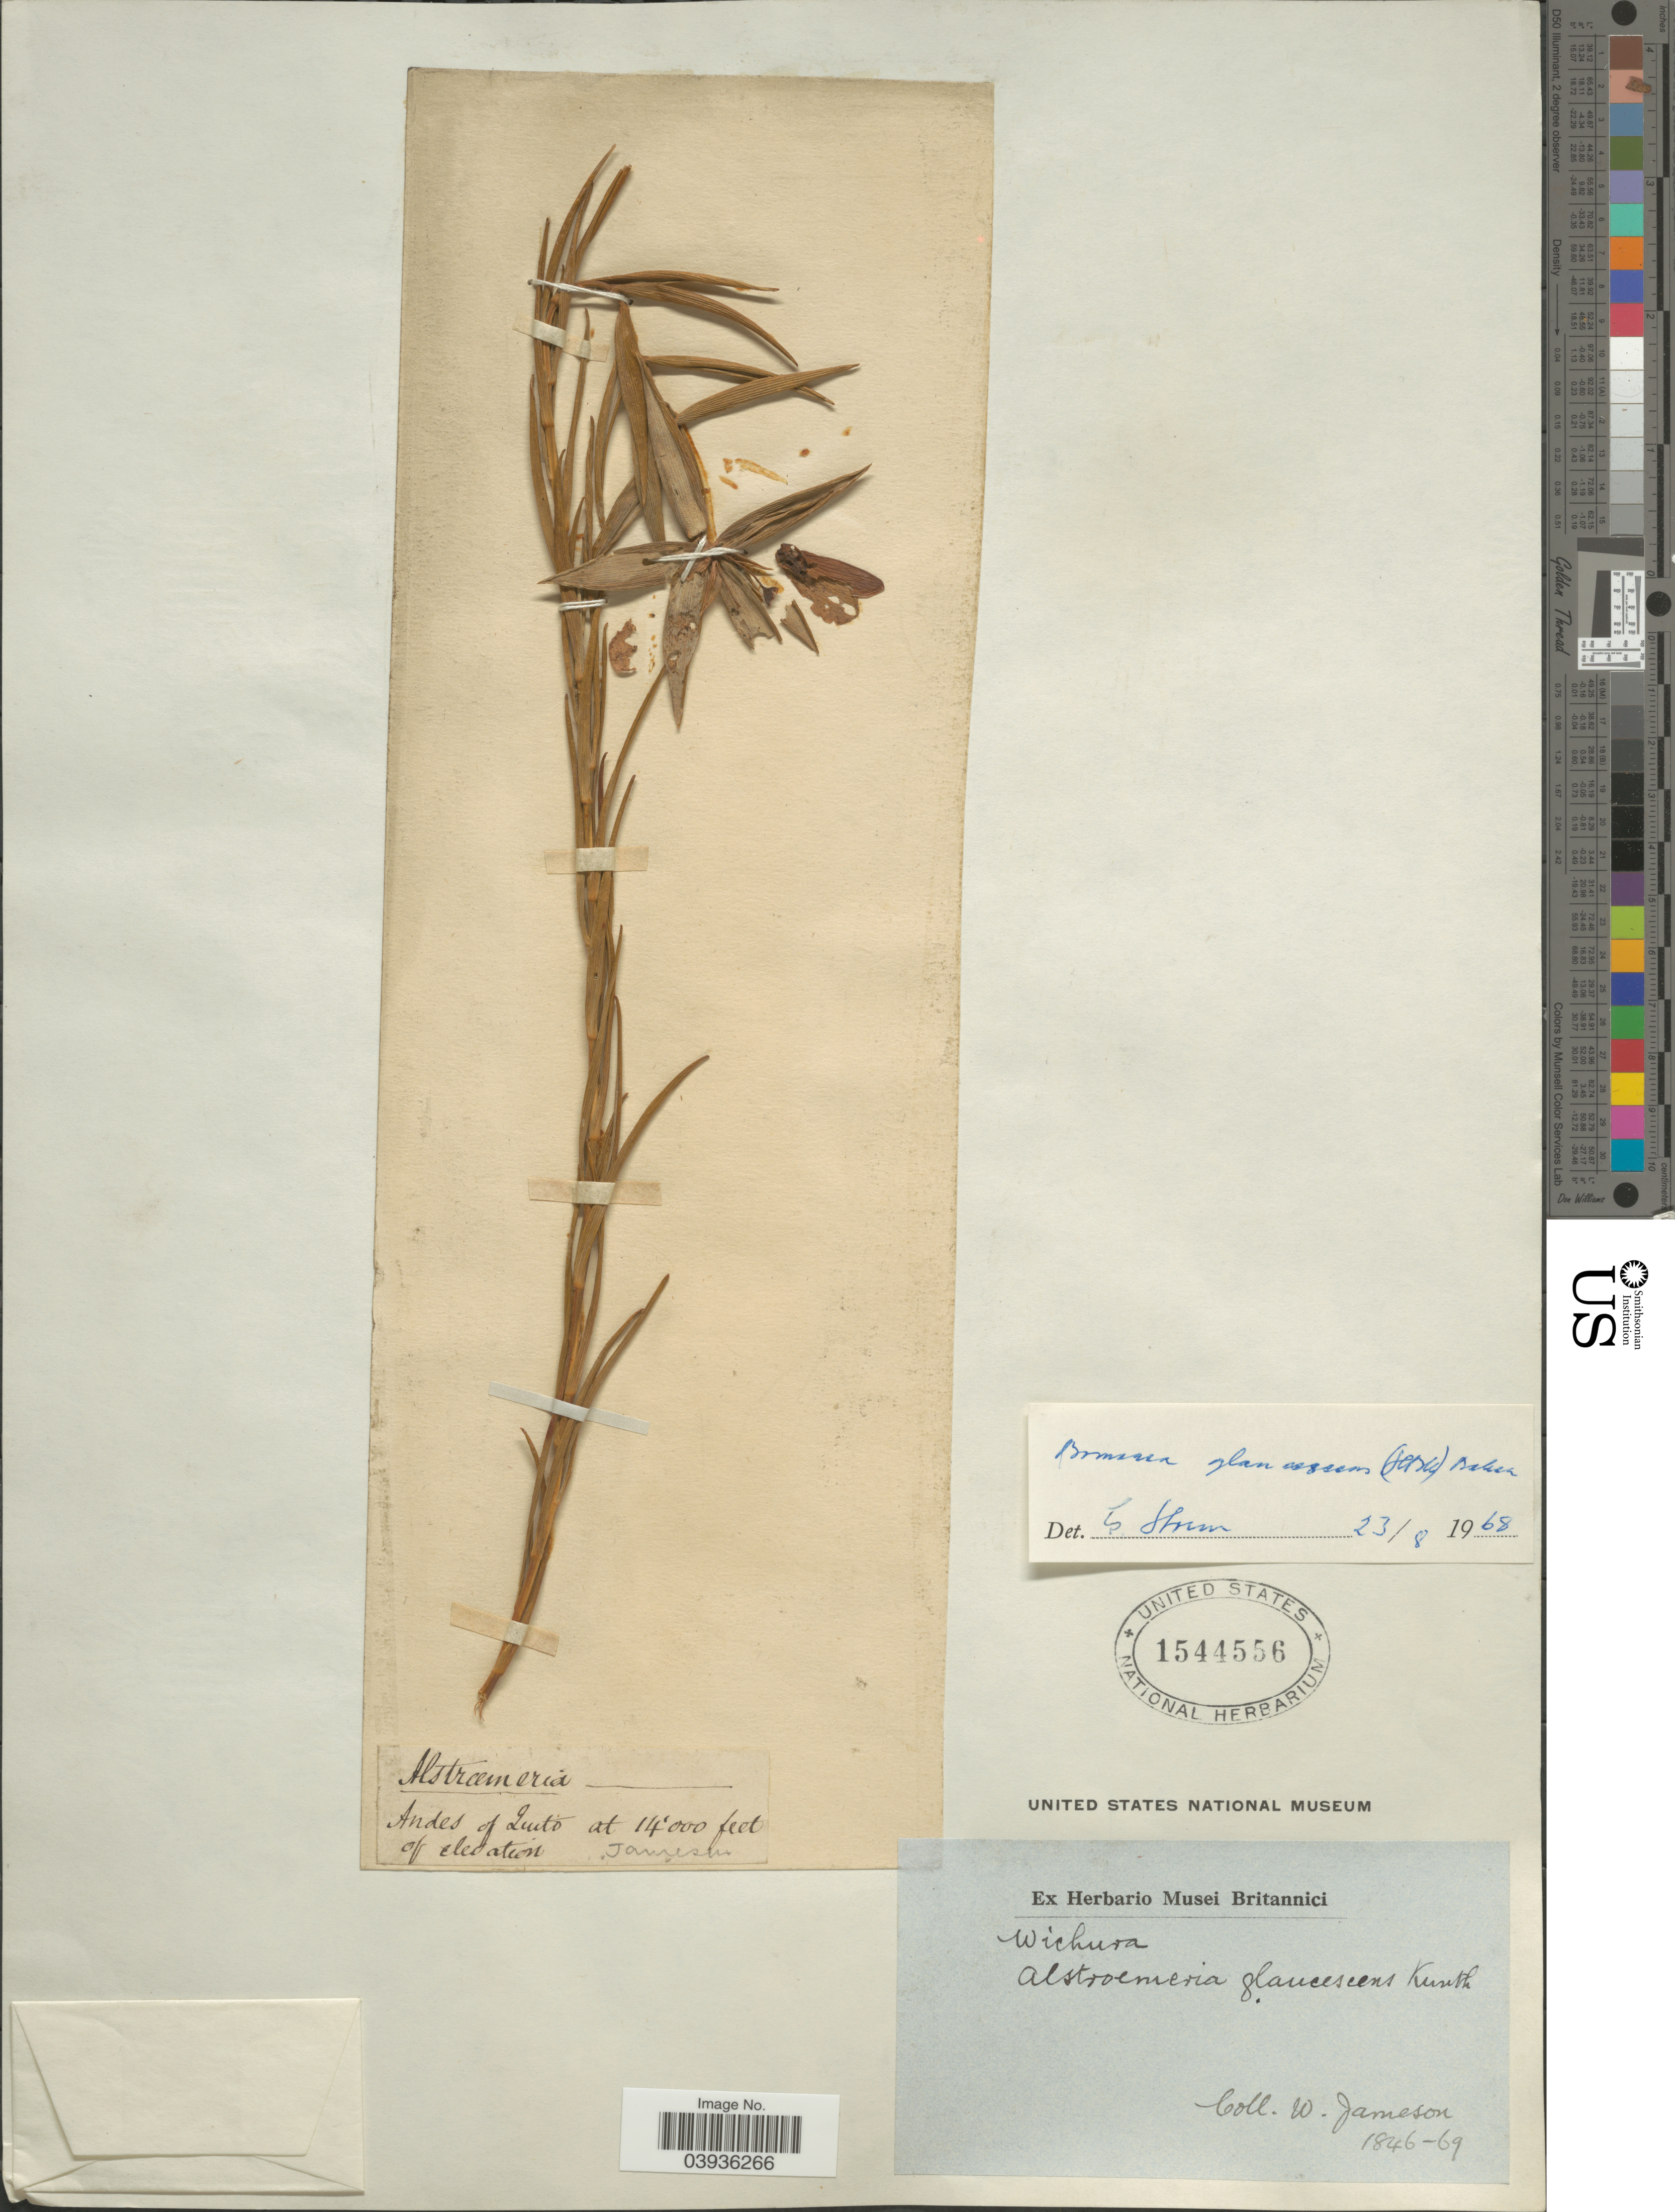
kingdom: Plantae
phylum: Tracheophyta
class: Liliopsida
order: Liliales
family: Alstroemeriaceae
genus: Bomarea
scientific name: Bomarea glaucescens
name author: (Kunth) Baker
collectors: W. Jameson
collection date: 1846/1869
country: Ecuador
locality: Andes of Quito.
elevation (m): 4267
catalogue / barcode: US 1544556